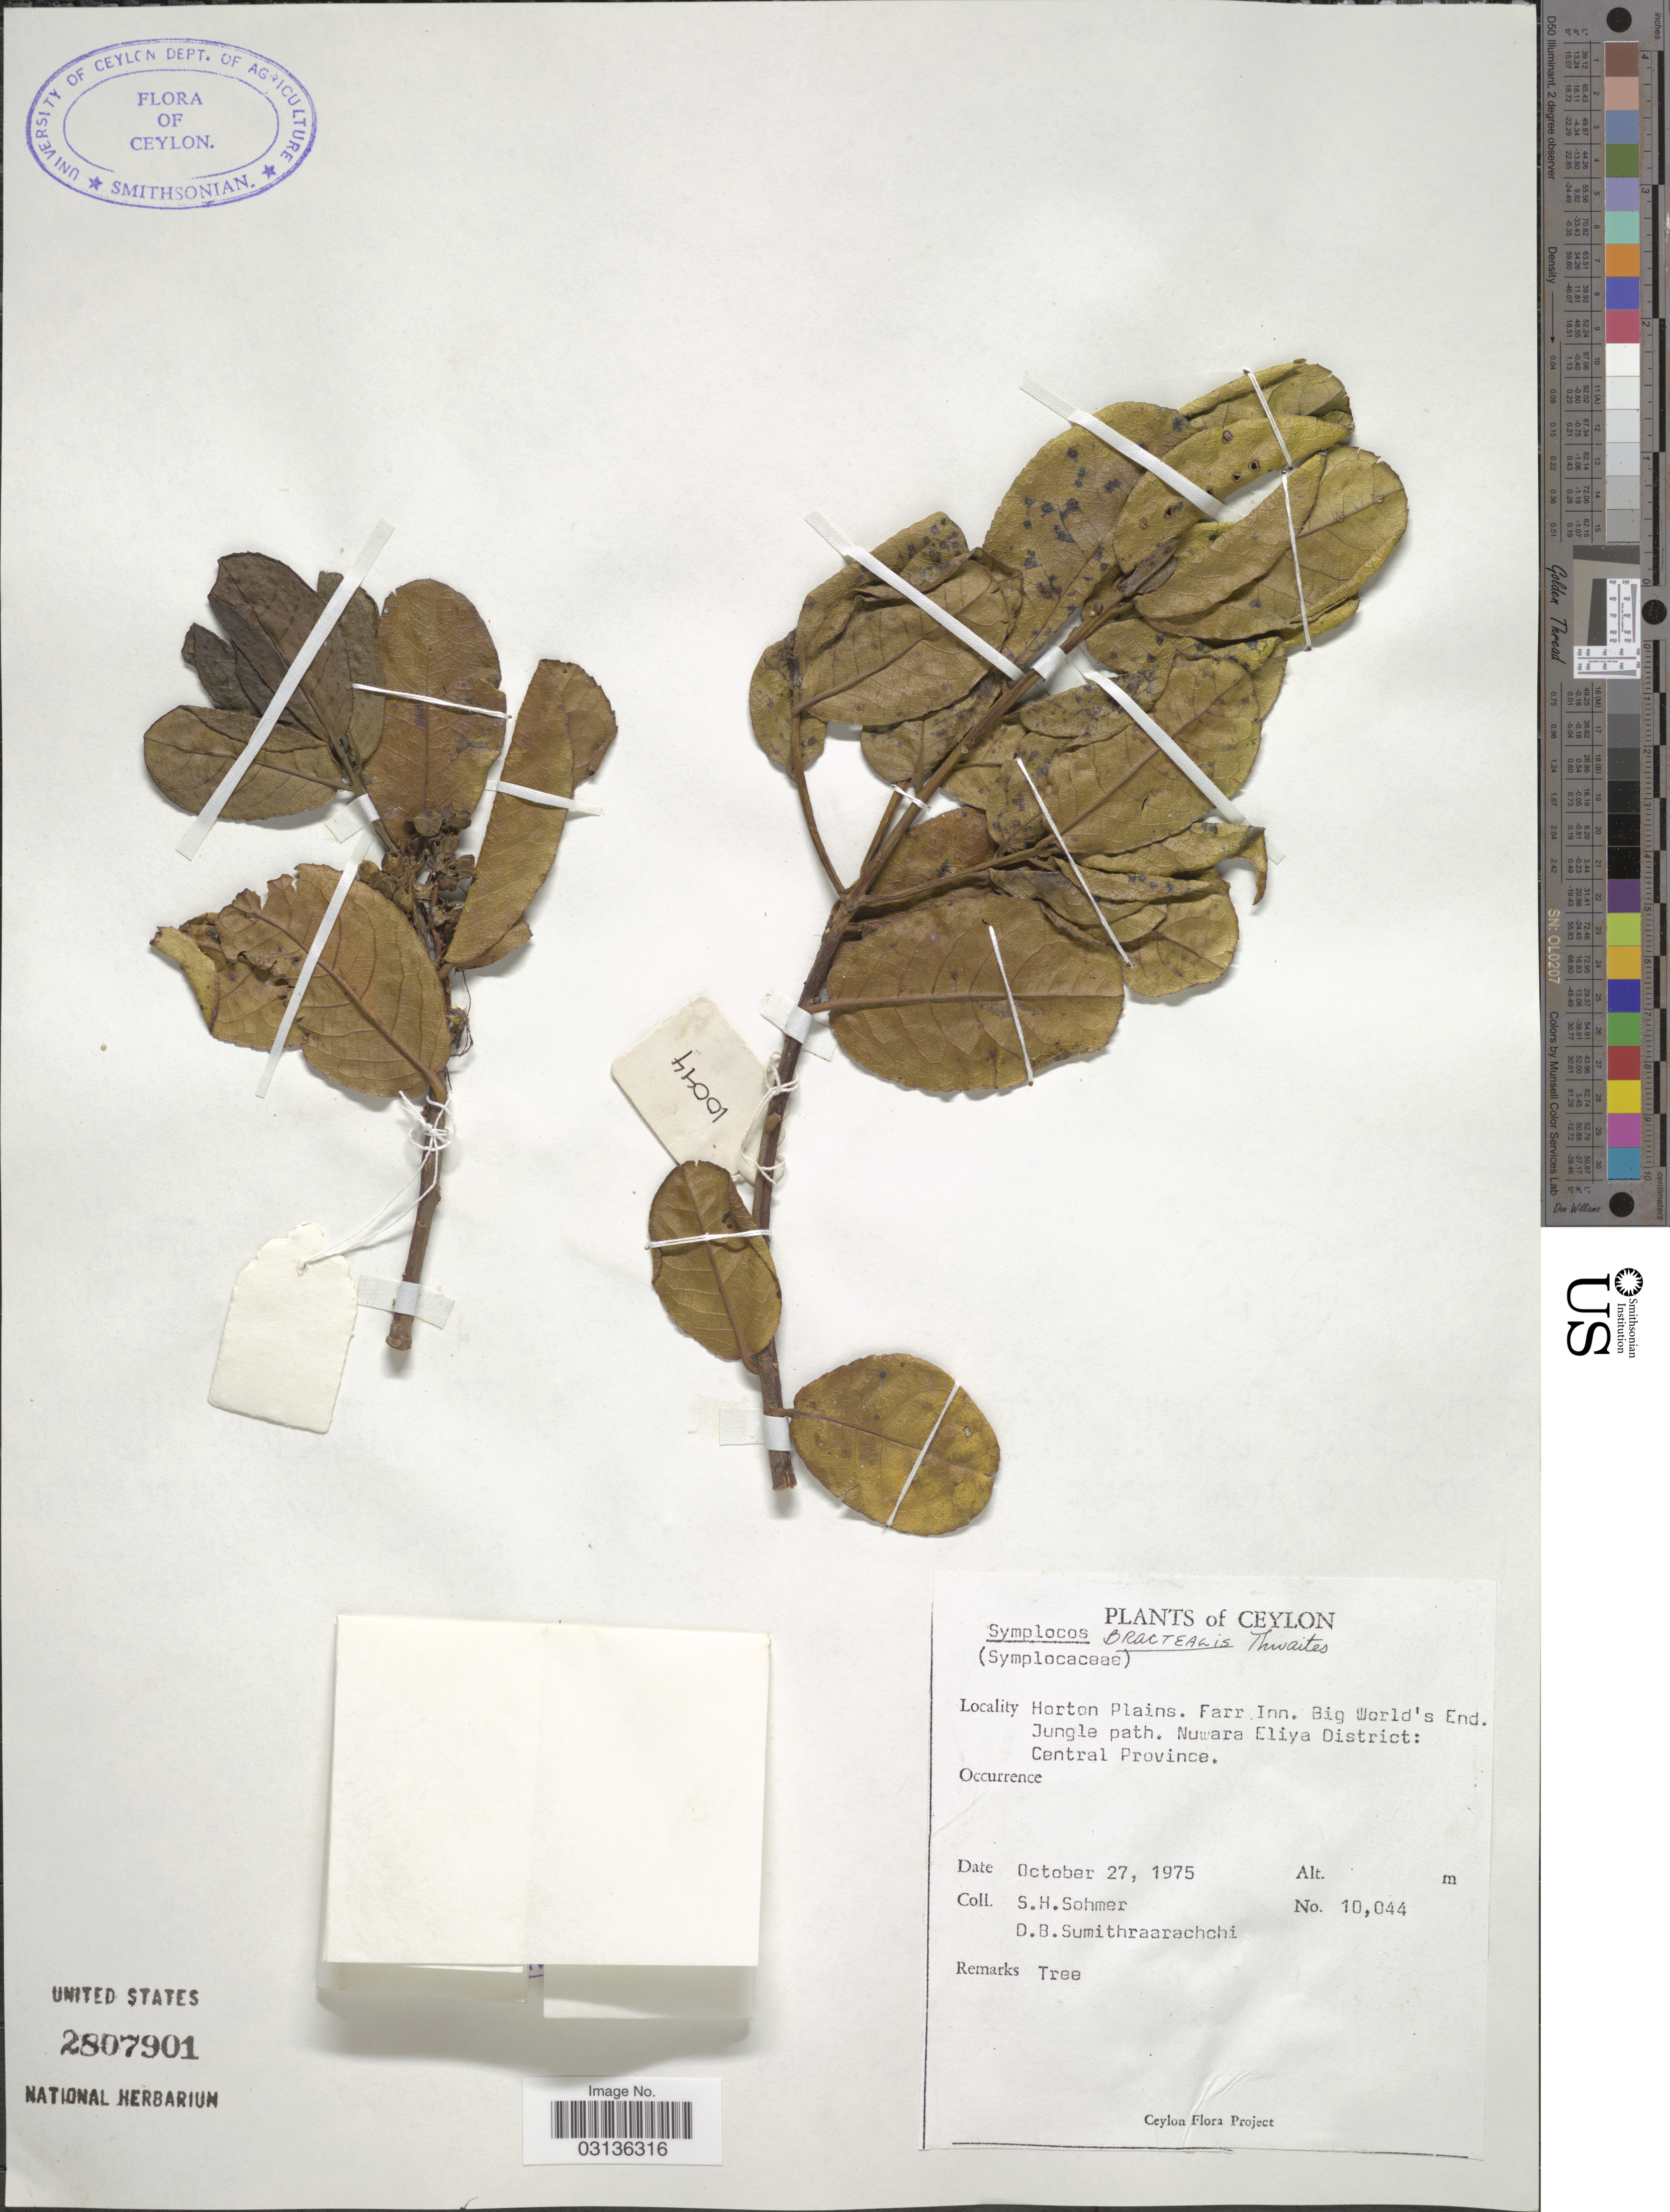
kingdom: Plantae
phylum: Tracheophyta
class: Magnoliopsida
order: Ericales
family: Symplocaceae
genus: Symplocos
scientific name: Symplocos bractealis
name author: Thwaites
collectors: S. H. Sohmer & D. B. Sumithraarachchi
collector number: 10044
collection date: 1975-10-27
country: Sri Lanka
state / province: Central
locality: Ceylon. Horton Plains. Farr Inn. Big World's End. Jungle path. Nuwara Eliya District: Central Province.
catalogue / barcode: US 2807901